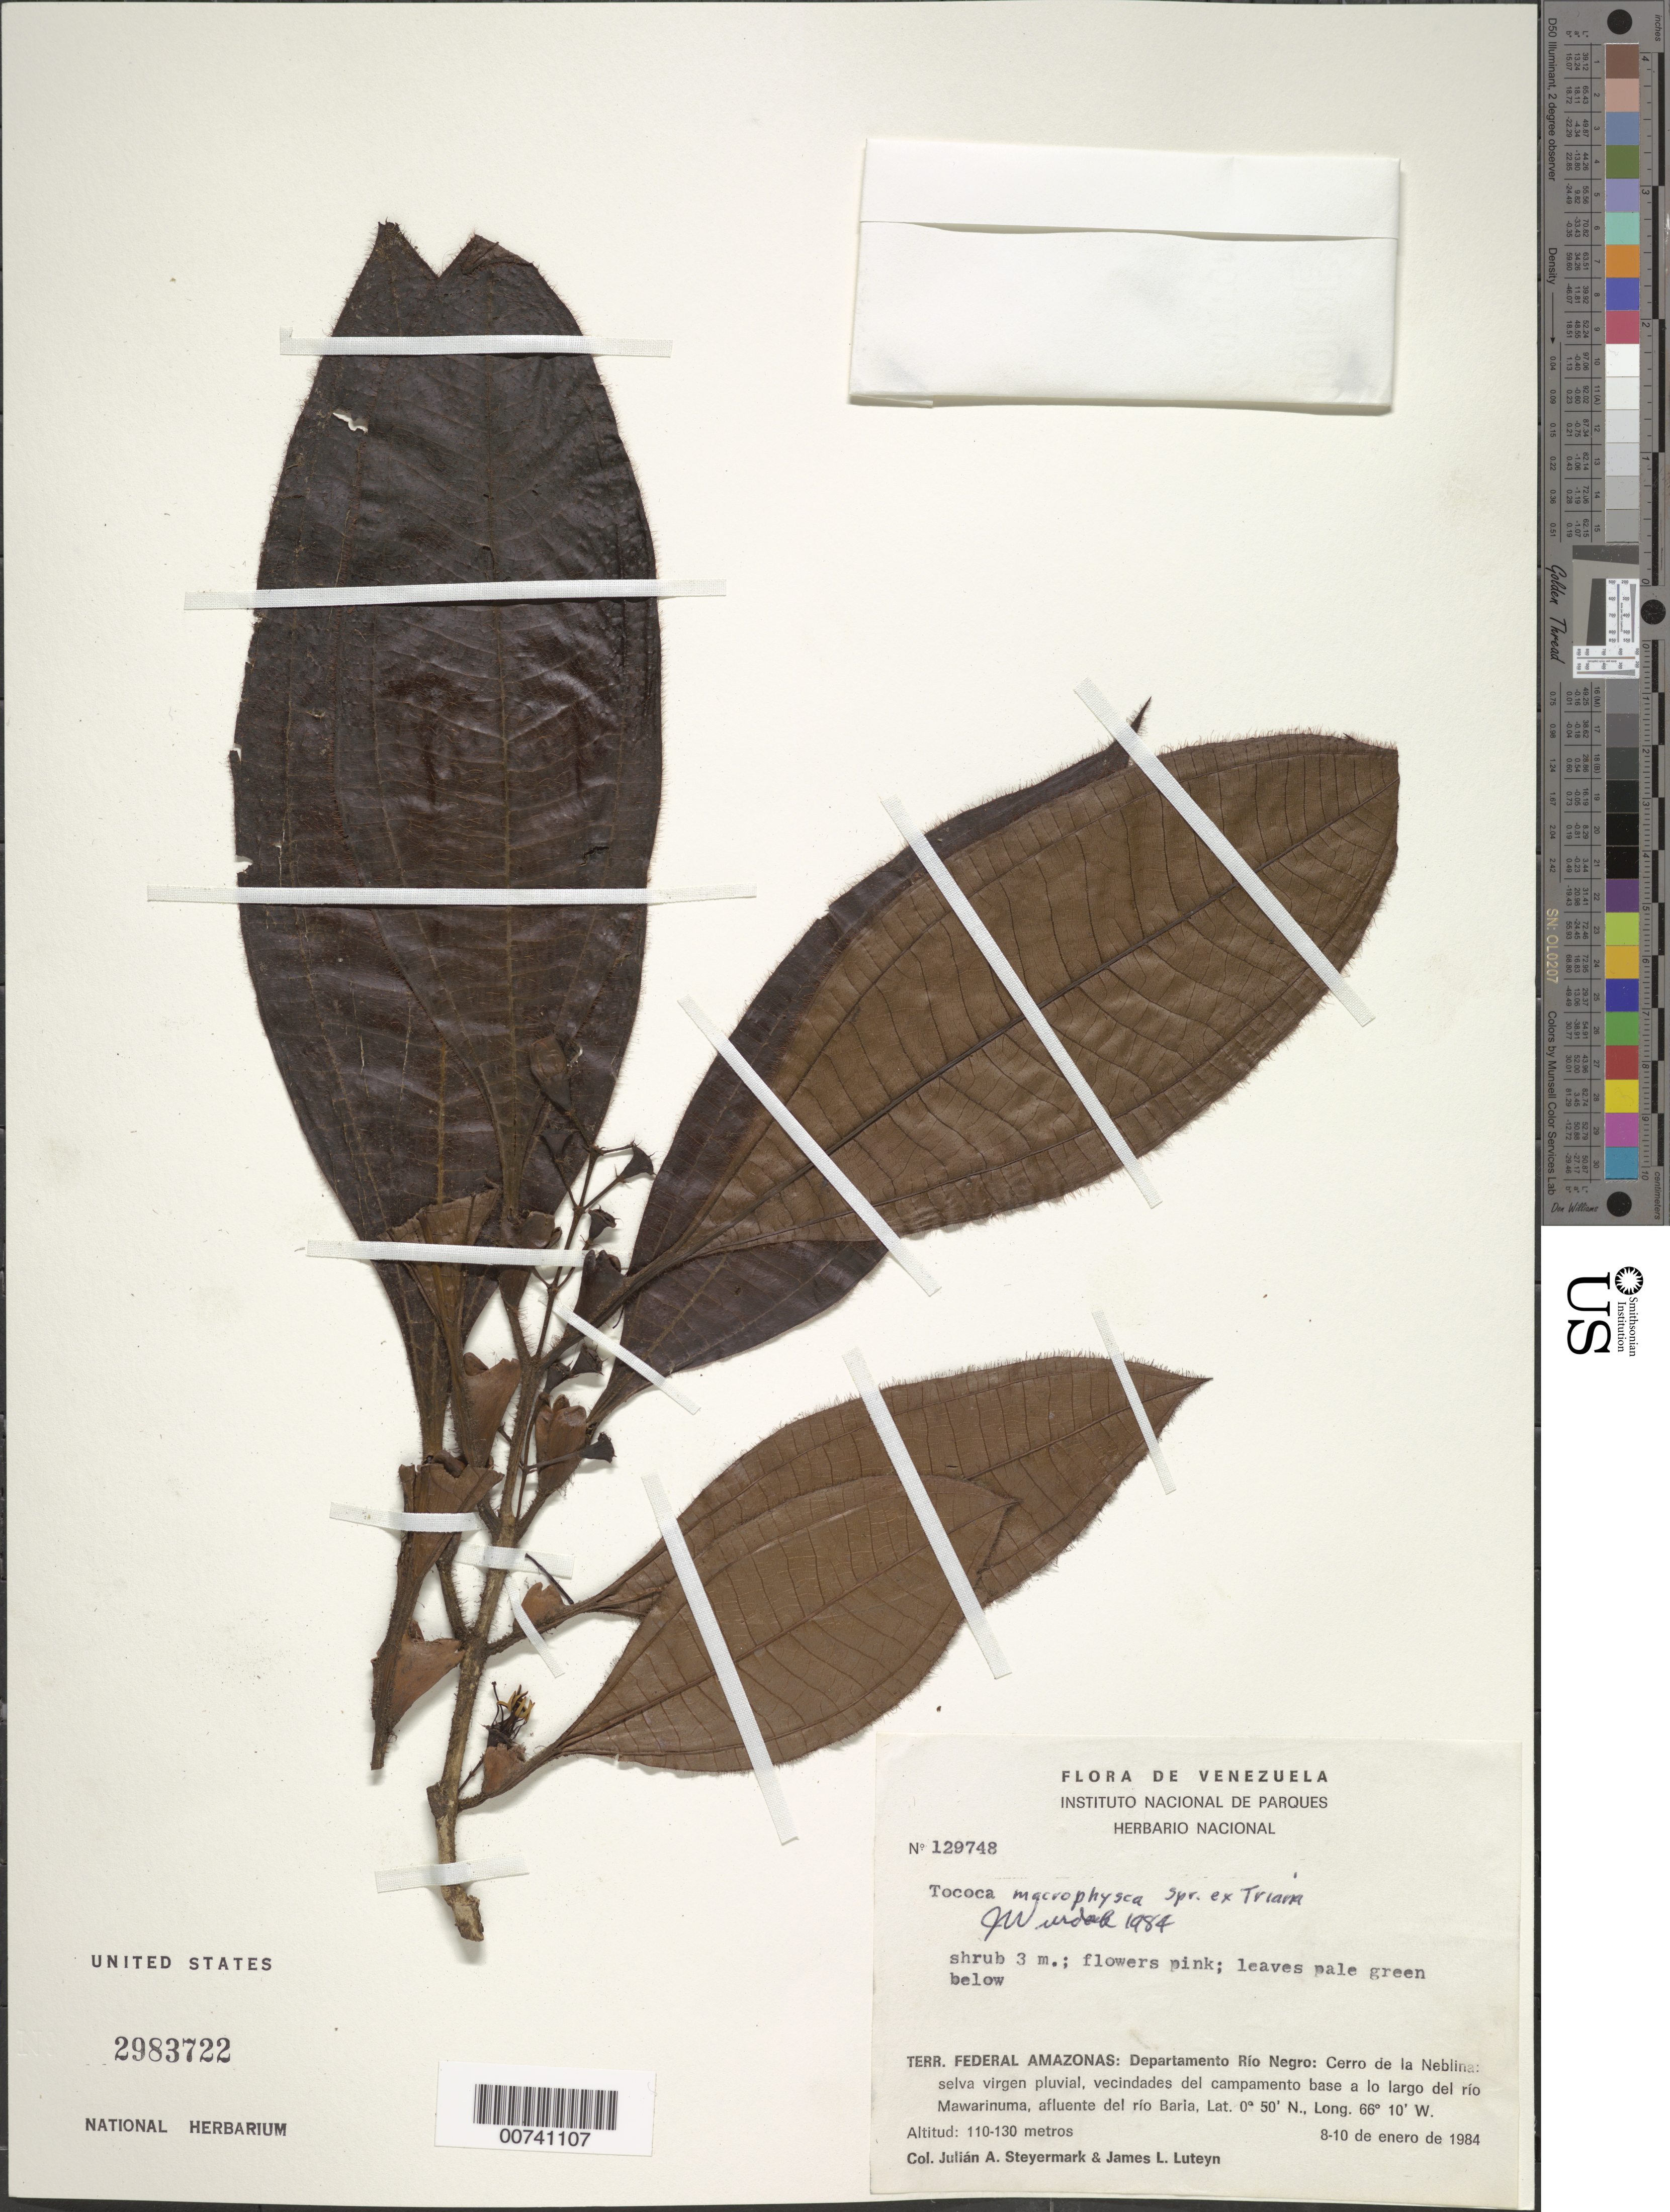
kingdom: Plantae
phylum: Tracheophyta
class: Magnoliopsida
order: Myrtales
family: Melastomataceae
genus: Tococa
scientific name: Tococa macrophysca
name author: Spruce ex Triana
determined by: Wurdack, John J., (US), US (UNITED STATES)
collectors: J. Steyermark & J. L. Luteyn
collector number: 129748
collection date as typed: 8-Jan-84 to 10-Jan-84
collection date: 1984-01-08/1984-01-10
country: Venezuela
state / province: Amazonas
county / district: Río Negro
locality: Cerro de la Neblina, vecindads del campamento base a lo largo del Río Mawarinuma, afluente del río Barío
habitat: Selva virgen pluvial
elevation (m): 110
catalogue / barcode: US 2983722